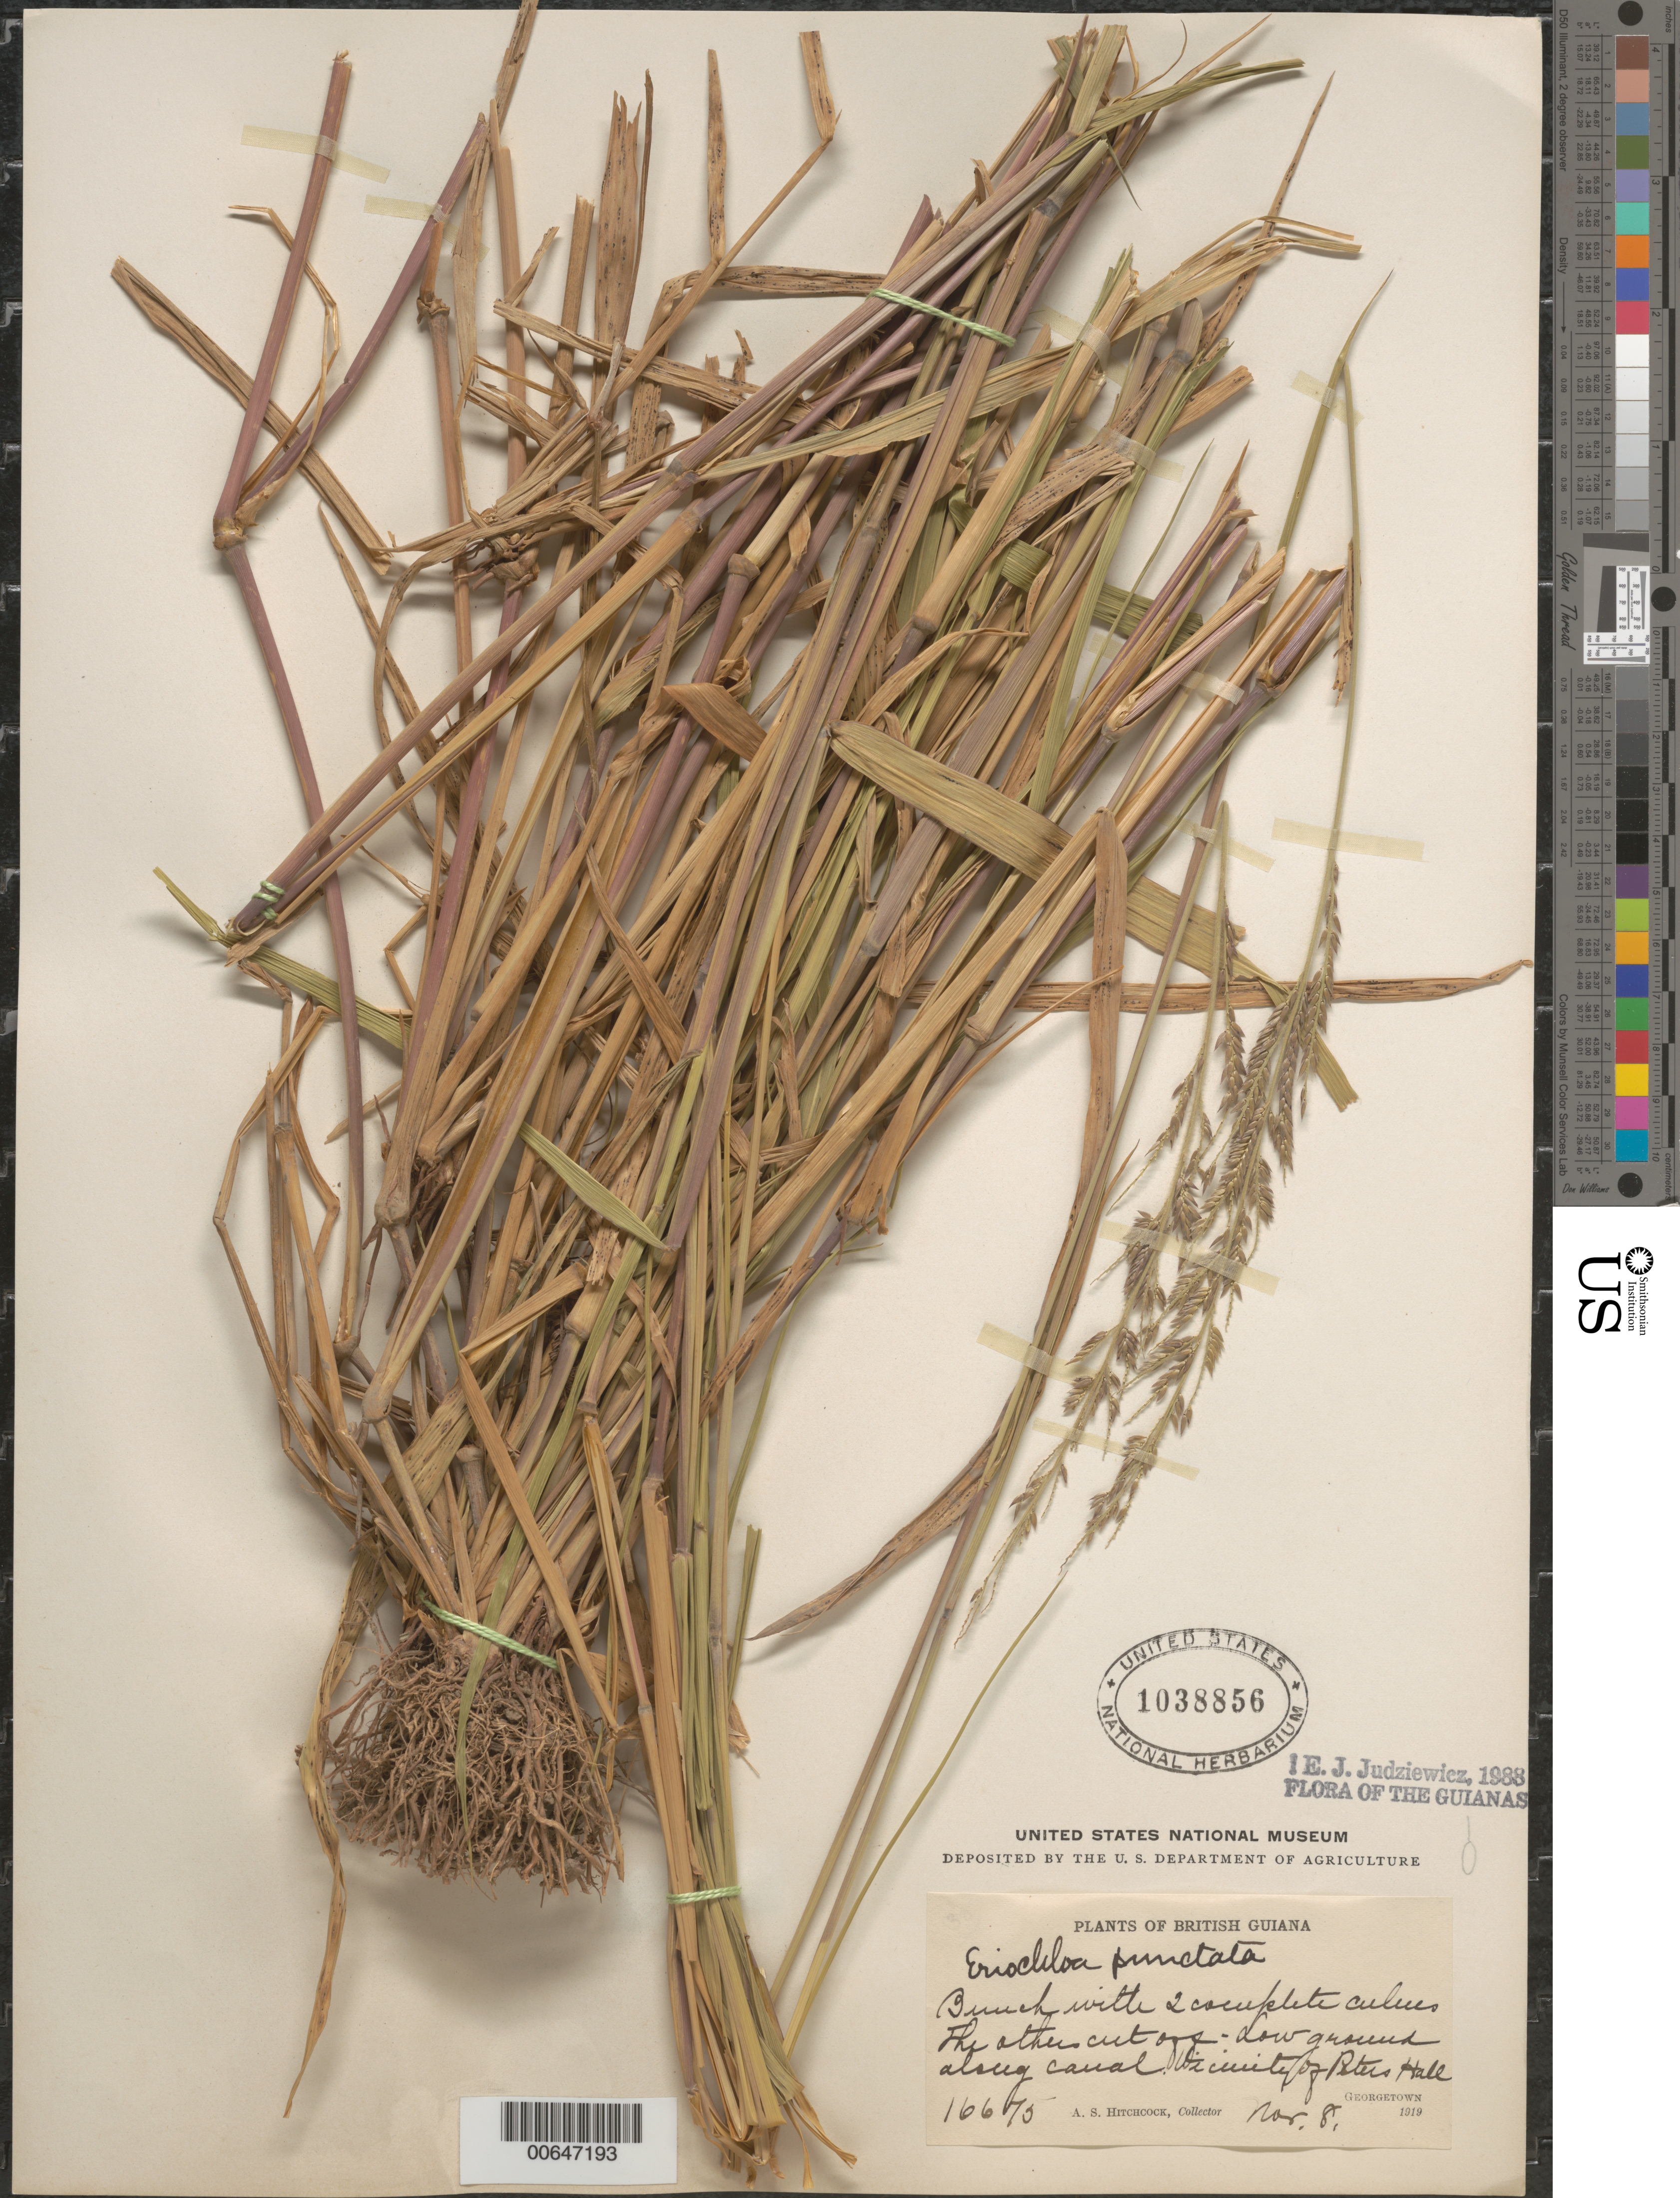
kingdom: Plantae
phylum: Tracheophyta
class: Liliopsida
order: Poales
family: Poaceae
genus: Eriochloa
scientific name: Eriochloa punctata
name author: (L.) Desv. ex Ham.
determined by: Judziewicz, E. J.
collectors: A. S. Hitchcock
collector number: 16675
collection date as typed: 6-Nov-19 to 10-Nov-19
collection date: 1919-11-06/1919-11-10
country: Guyana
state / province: Demerara-Mahaica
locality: Georgetown, vic. of Peter's Hall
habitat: Low ground along canal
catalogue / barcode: US 1038856